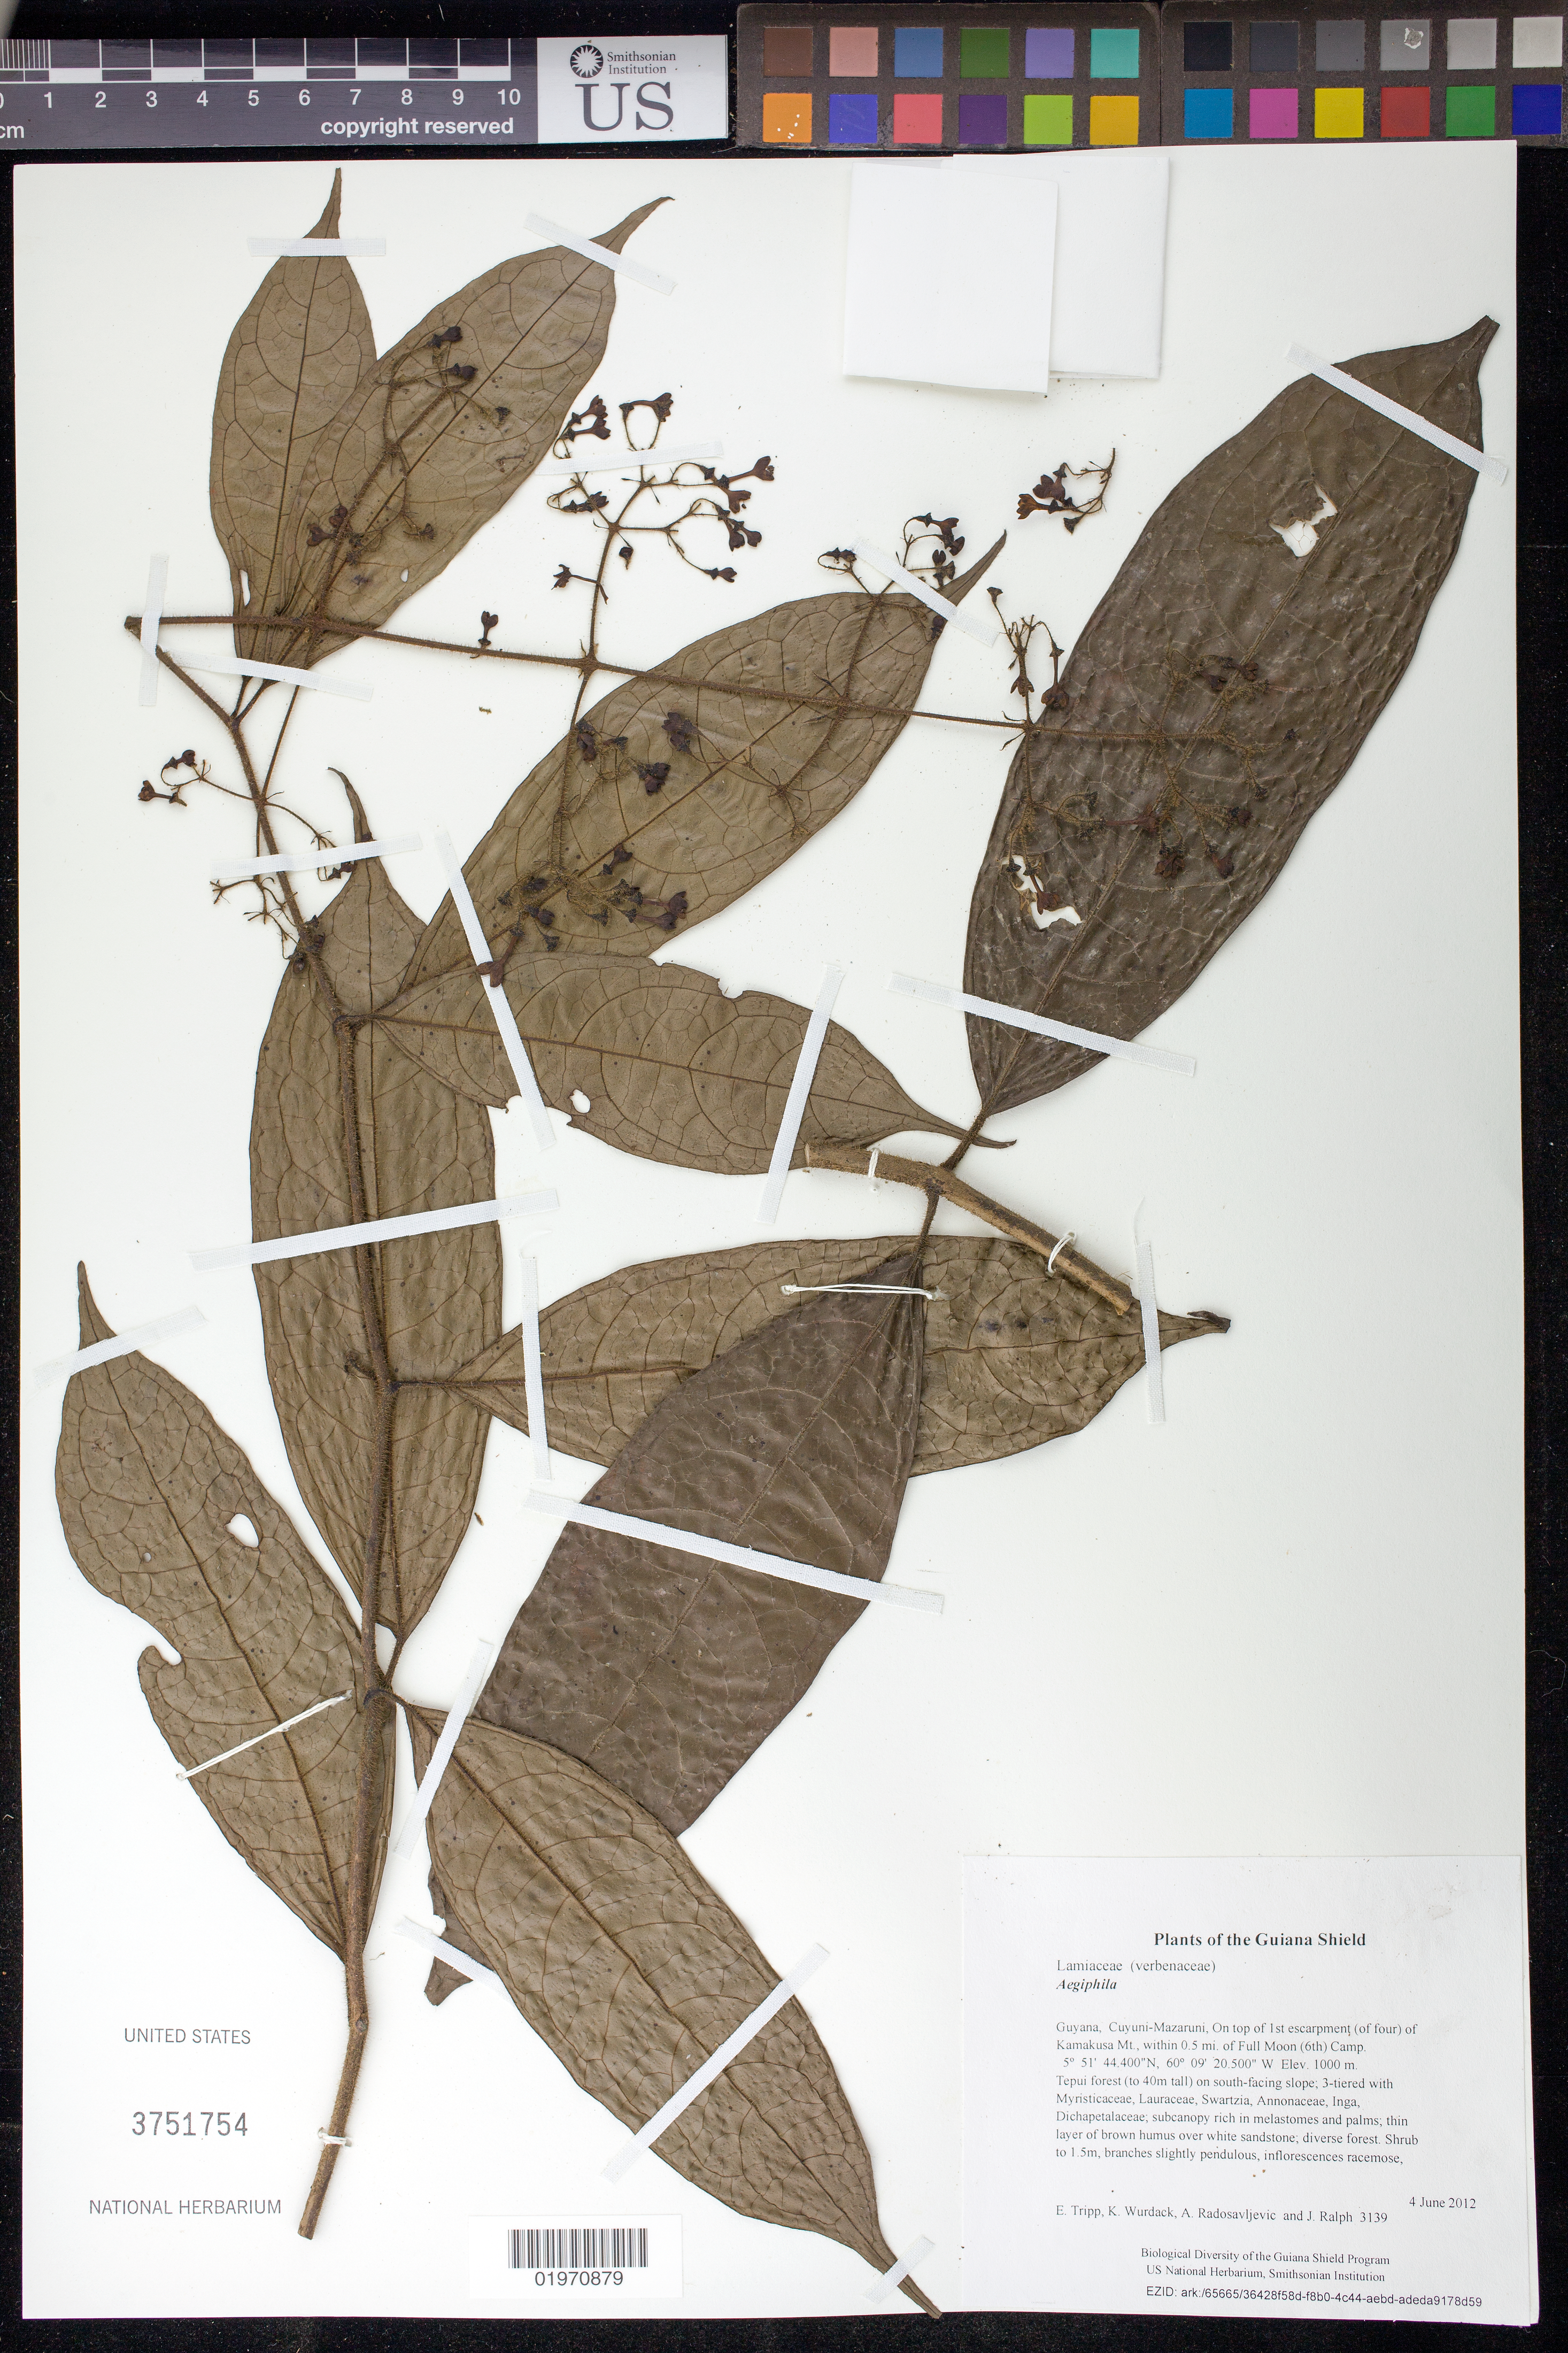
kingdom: Plantae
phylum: Tracheophyta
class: Magnoliopsida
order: Lamiales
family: Lamiaceae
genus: Aegiphila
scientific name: Aegiphila sp.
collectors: E. Tripp, K. Wurdack, A. Radosavljevic & J. Ralph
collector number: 3139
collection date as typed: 4 June 2012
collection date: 2012-06-04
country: Guyana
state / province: Cuyuni-Mazaruni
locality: On top of 1st escarpment (of four) of Kamakusa Mt., within 0.5 mi. of Full Moon (6th) Camp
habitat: Tepui forest (to 40m tall) on south-facing slope; 3-tiered with Myristicaceae, Lauraceae, Swartzia, Annonaceae, Inga, Dichapetalaceae; subcanopy rich in melastomes and palms; thin layer of brown humus over white sandstone; diverse forest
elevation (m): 1000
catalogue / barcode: US 3751754